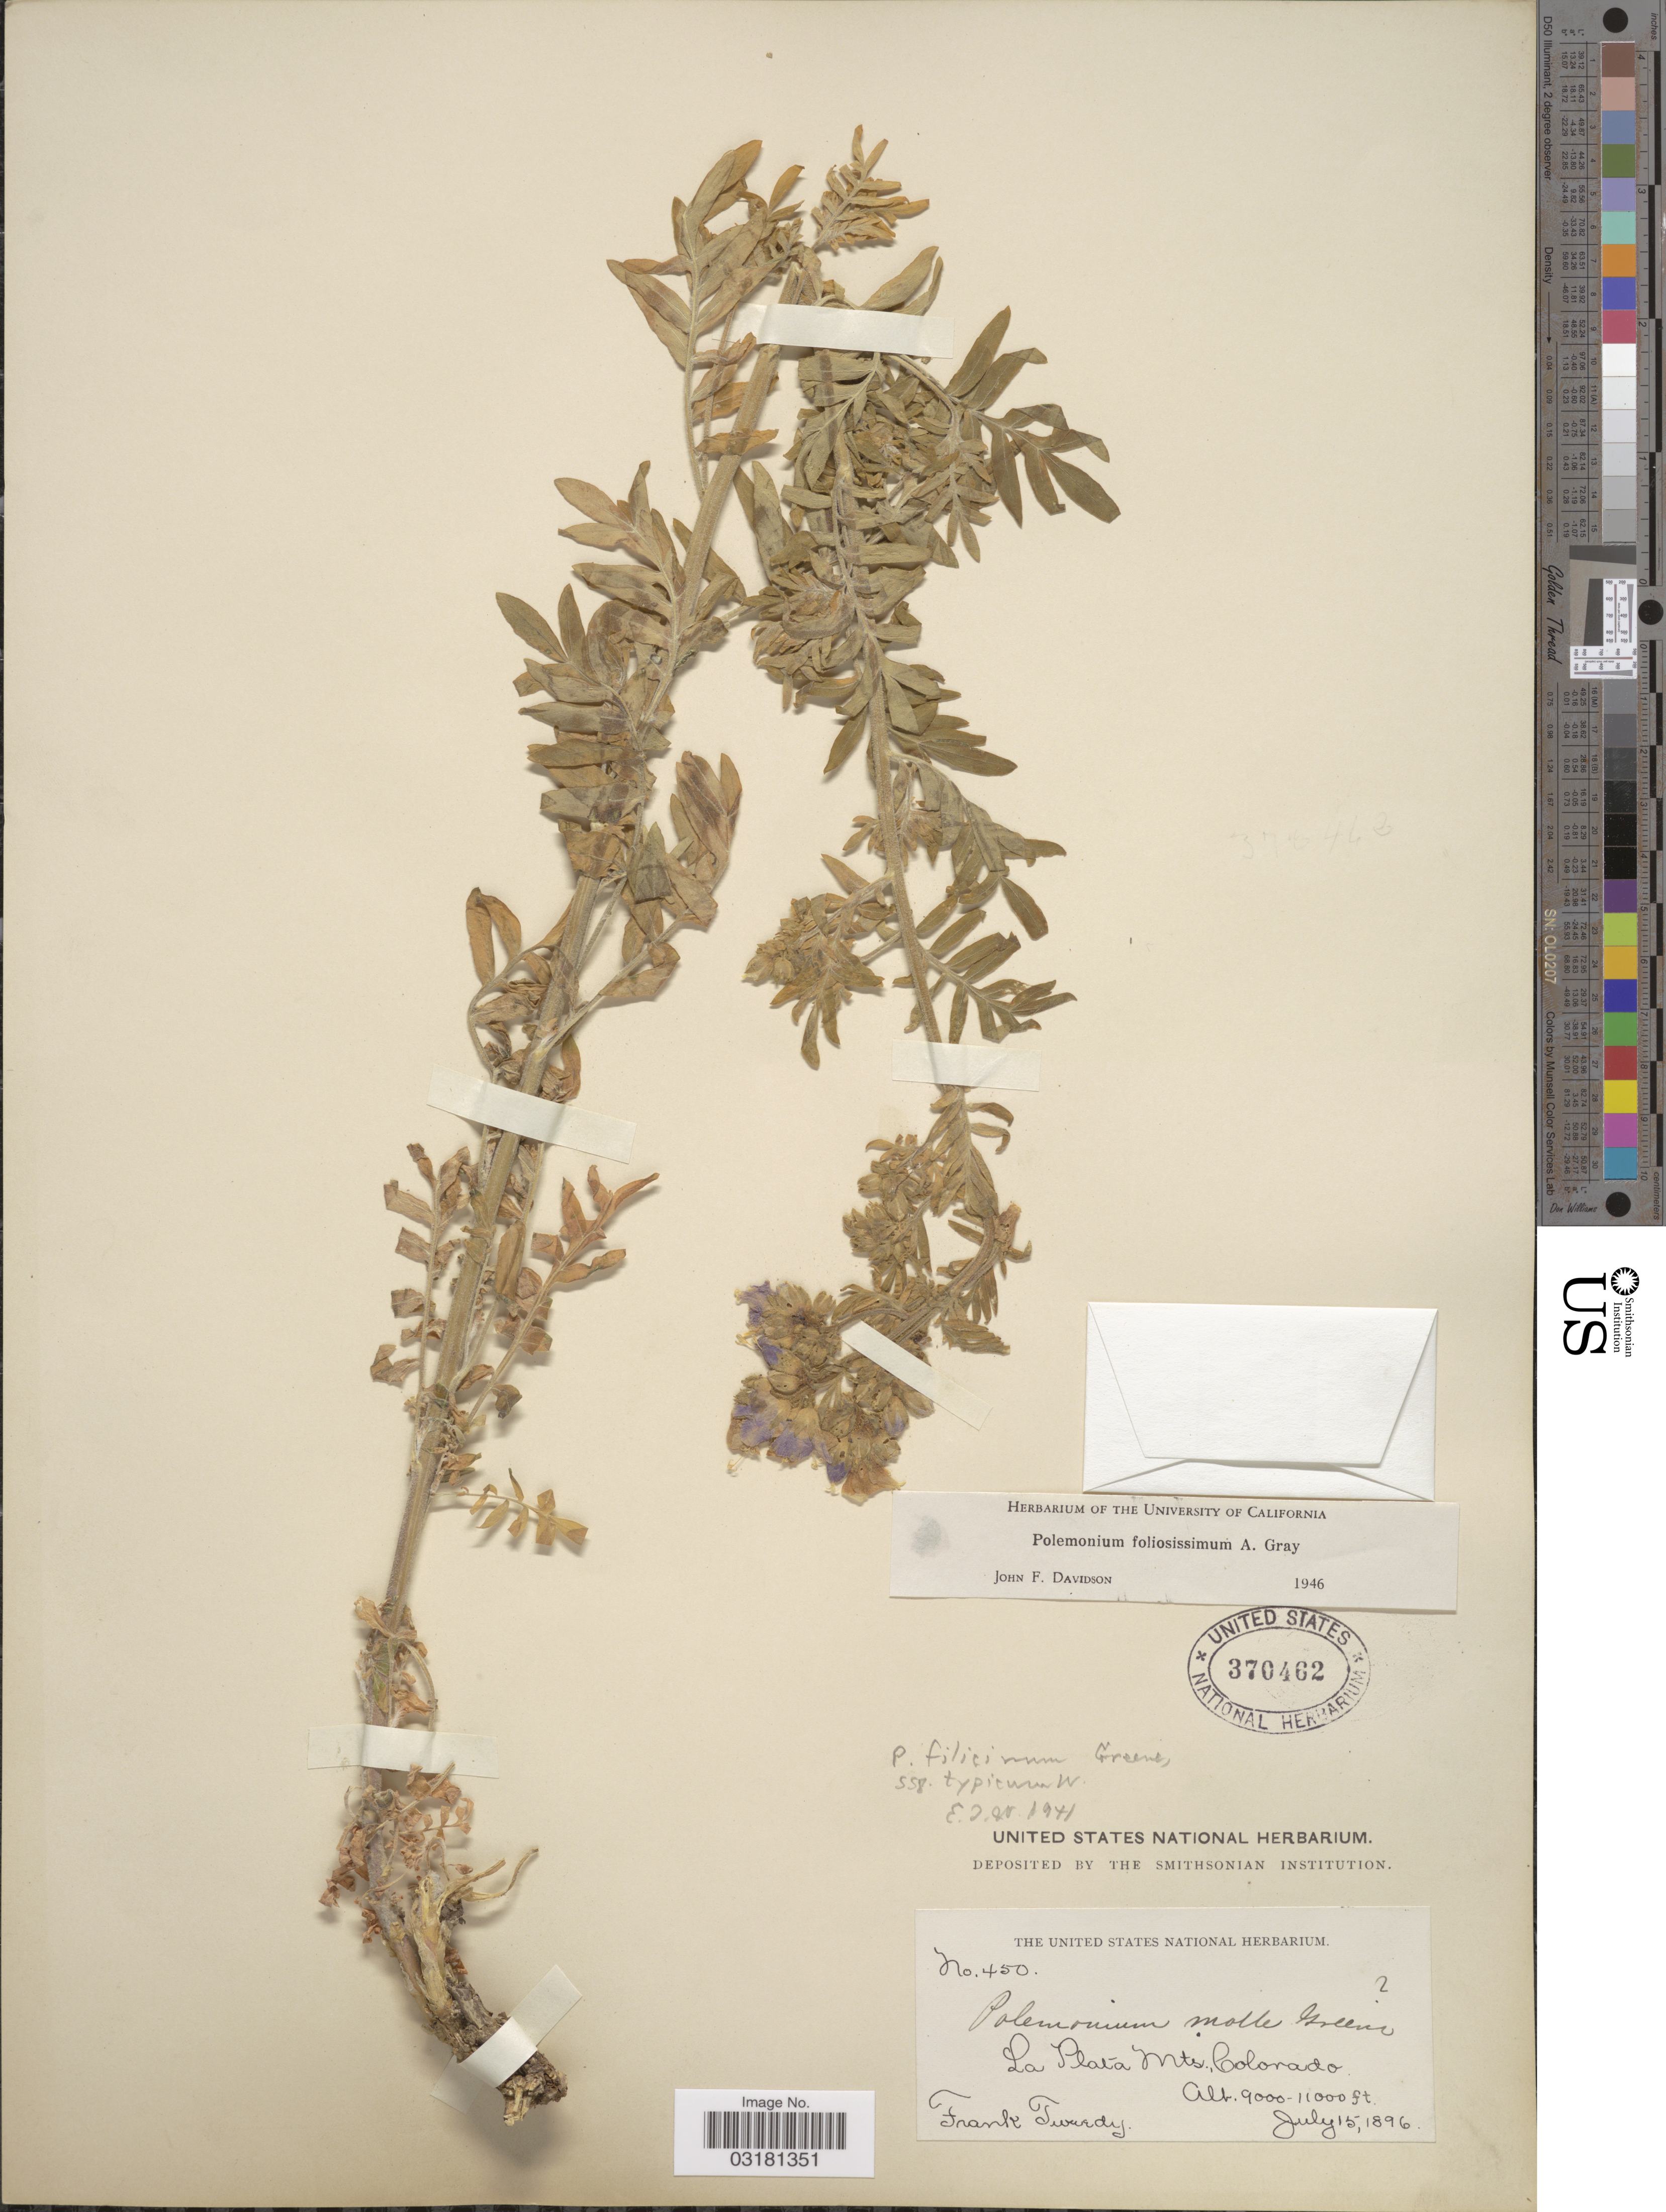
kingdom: Plantae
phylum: Tracheophyta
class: Magnoliopsida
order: Ericales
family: Polemoniaceae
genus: Polemonium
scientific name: Polemonium foliosissimum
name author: A. Gray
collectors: F. Tweedy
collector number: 450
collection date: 1896-07-15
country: United States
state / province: Colorado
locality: La Plata Mts.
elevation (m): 2743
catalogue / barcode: US 370462